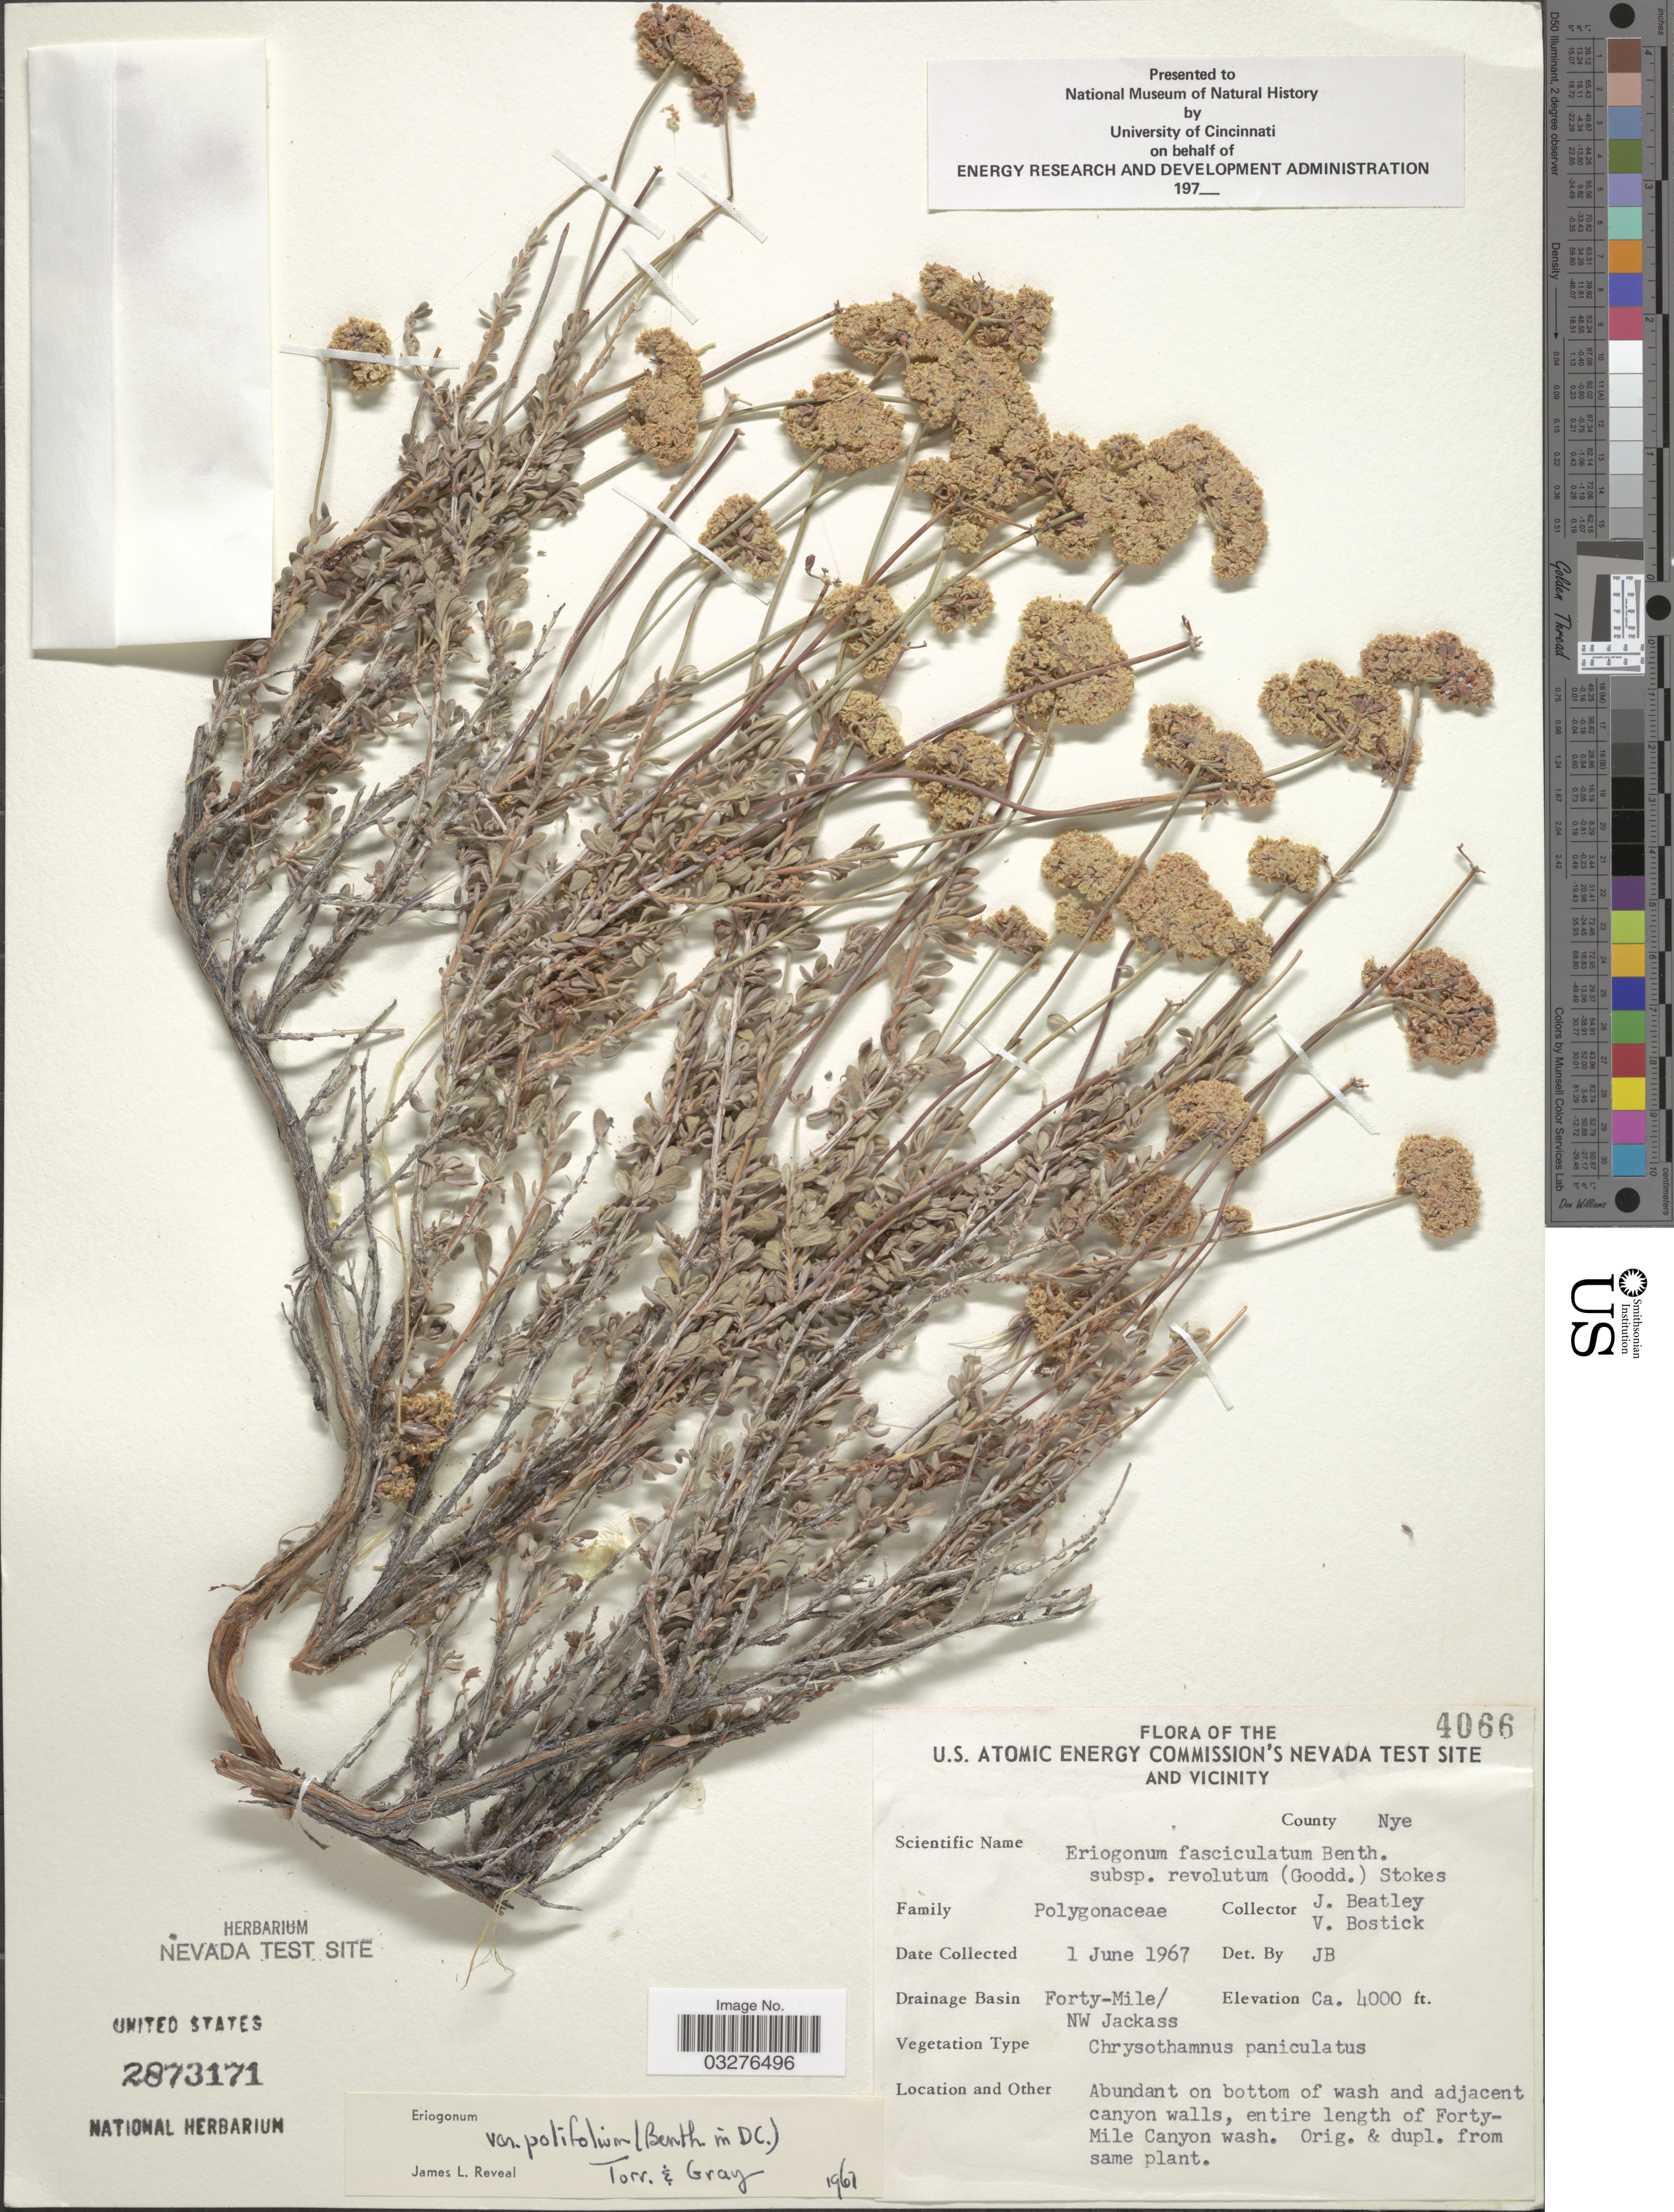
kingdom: Plantae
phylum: Tracheophyta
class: Magnoliopsida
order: Caryophyllales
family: Polygonaceae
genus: Eriogonum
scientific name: Eriogonum fasciculatum var. polifolium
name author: (Benth.) Torr. & A. Gray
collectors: J. C. Beatley & V. Bostick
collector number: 4066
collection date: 1967-06-01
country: United States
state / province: Nevada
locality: U.S. Atomic Energy Commission's Nevada Test Site and Vicinity, County Nye, Drainage Basin Forty-Mile/NW Jackass, entire length of Forty-Mile Canyon wash.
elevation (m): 1219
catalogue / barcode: US 2873171